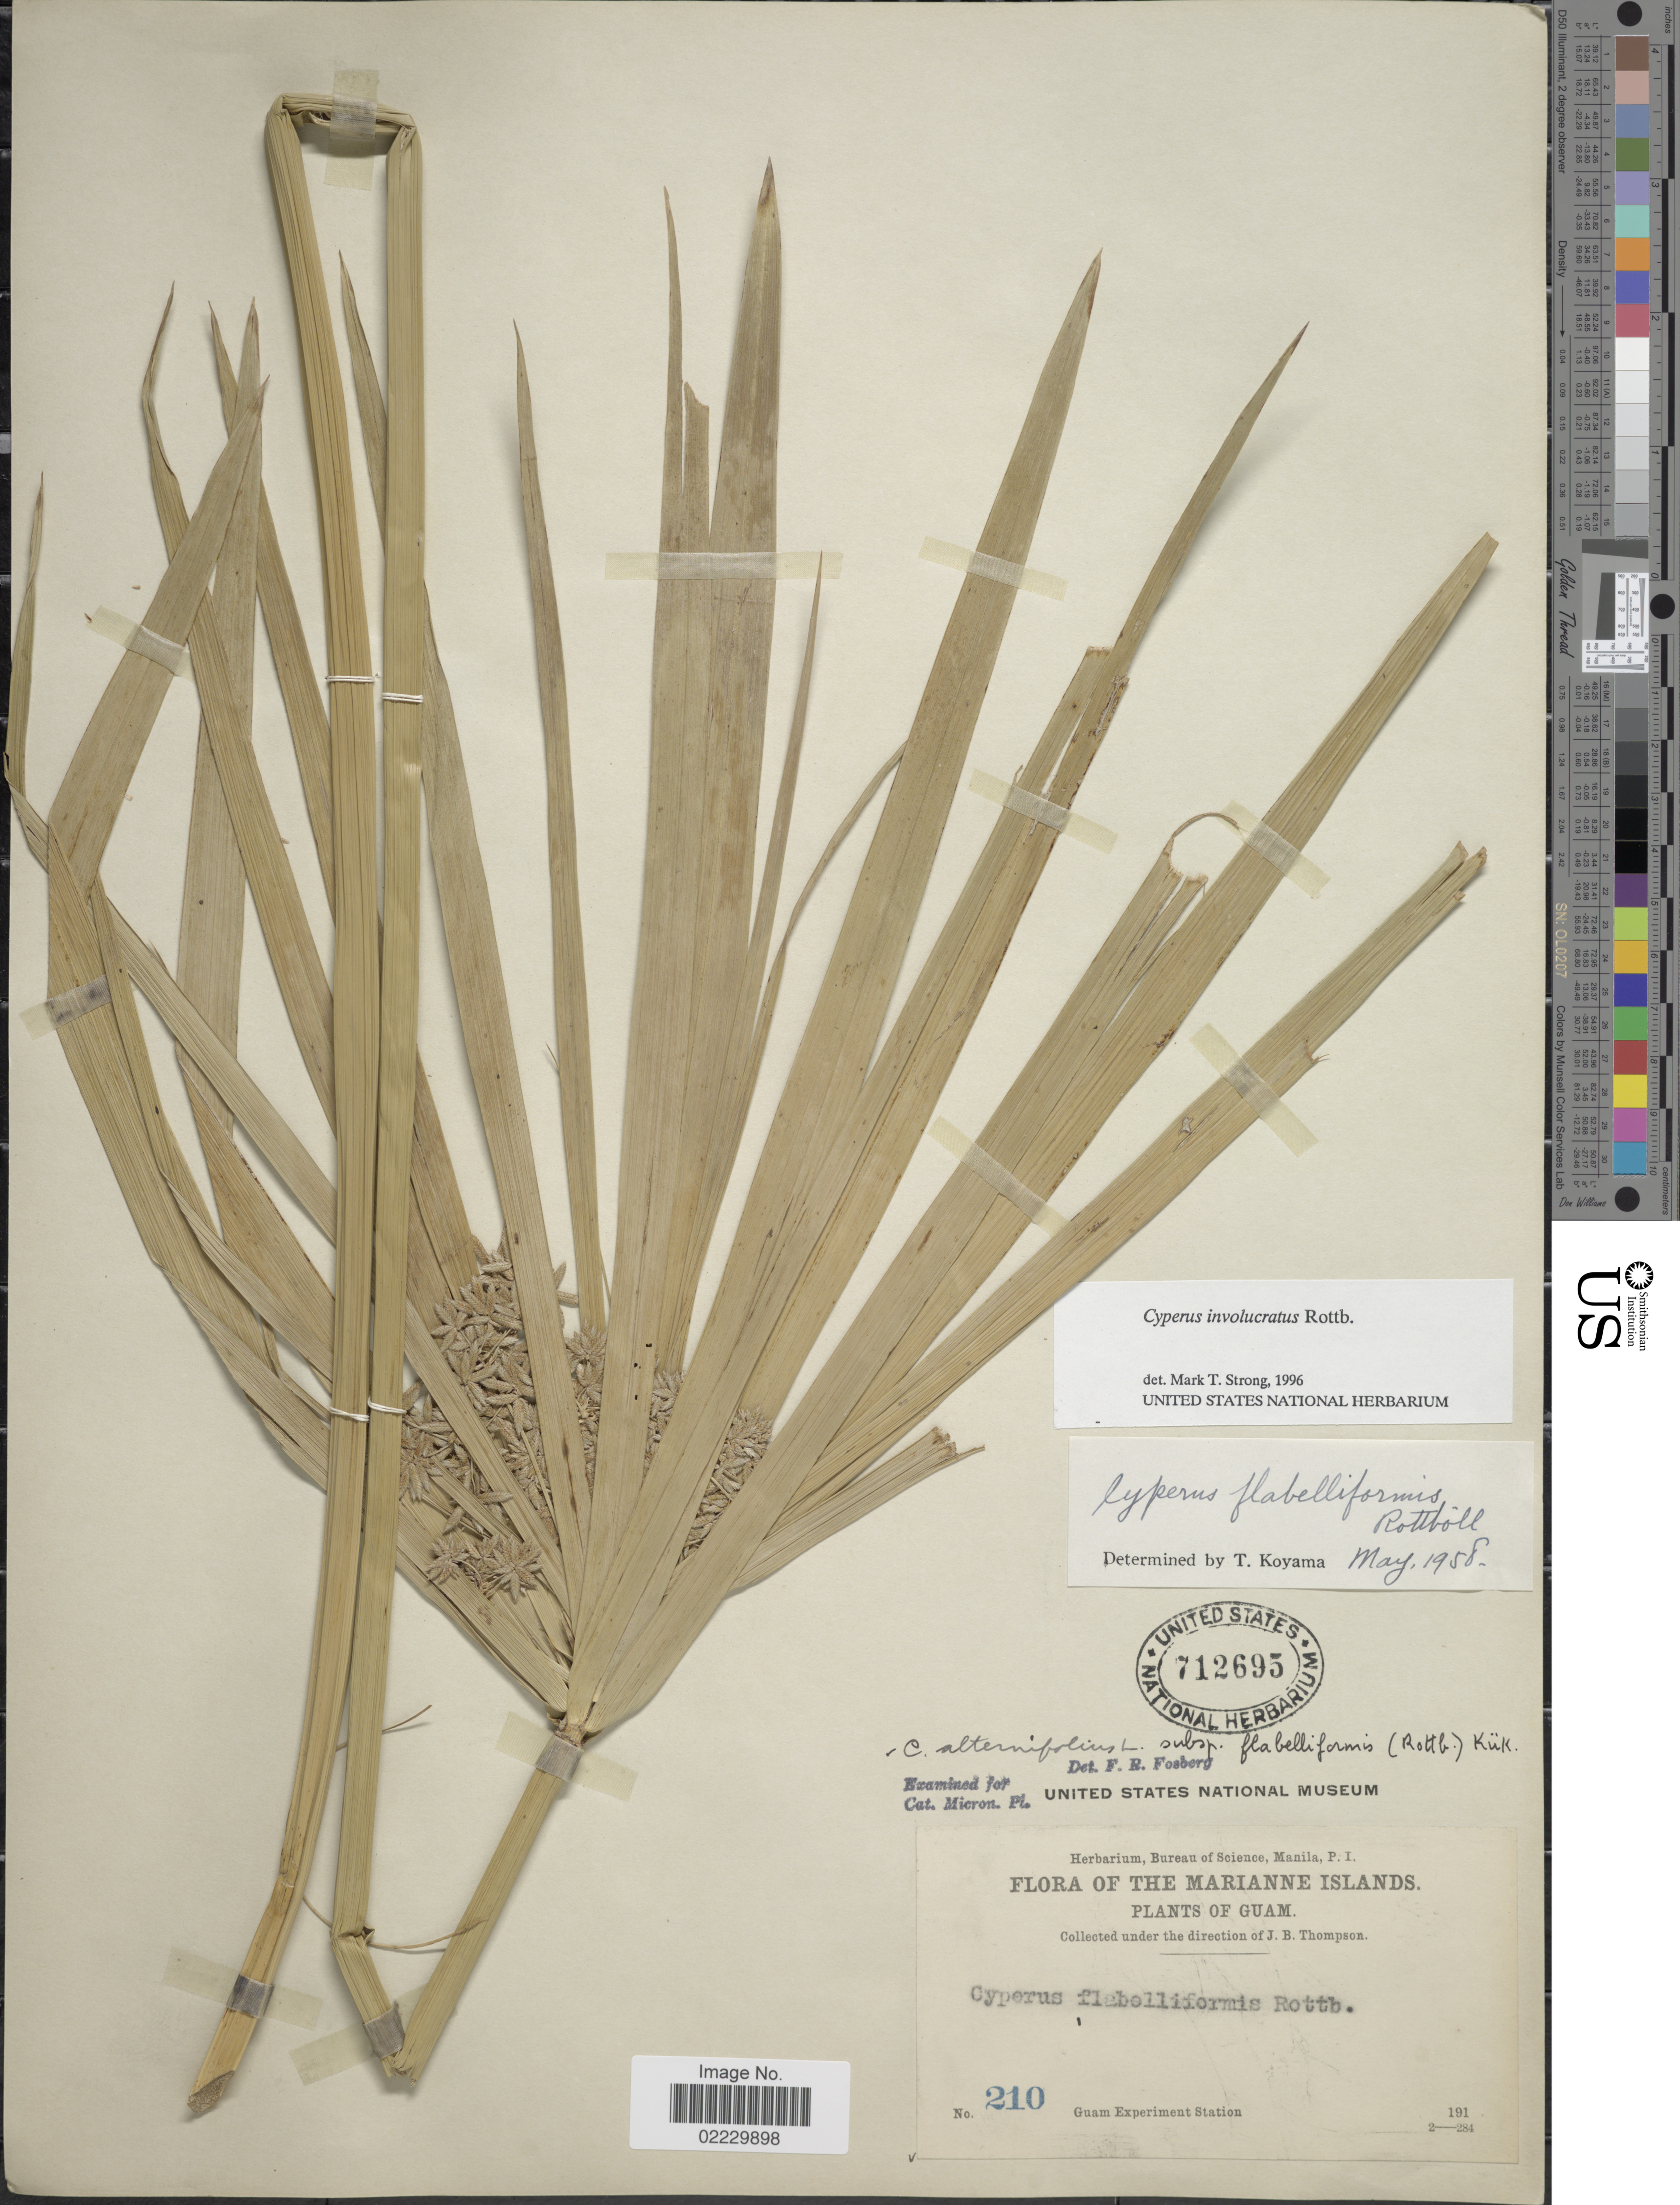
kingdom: Plantae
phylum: Tracheophyta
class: Liliopsida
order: Poales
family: Cyperaceae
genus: Cyperus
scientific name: Cyperus involucratus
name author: Rottb.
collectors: Guam Exp. Sta.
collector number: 210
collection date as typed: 191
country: Guam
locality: The Marianne Islands. Guam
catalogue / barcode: US 712695